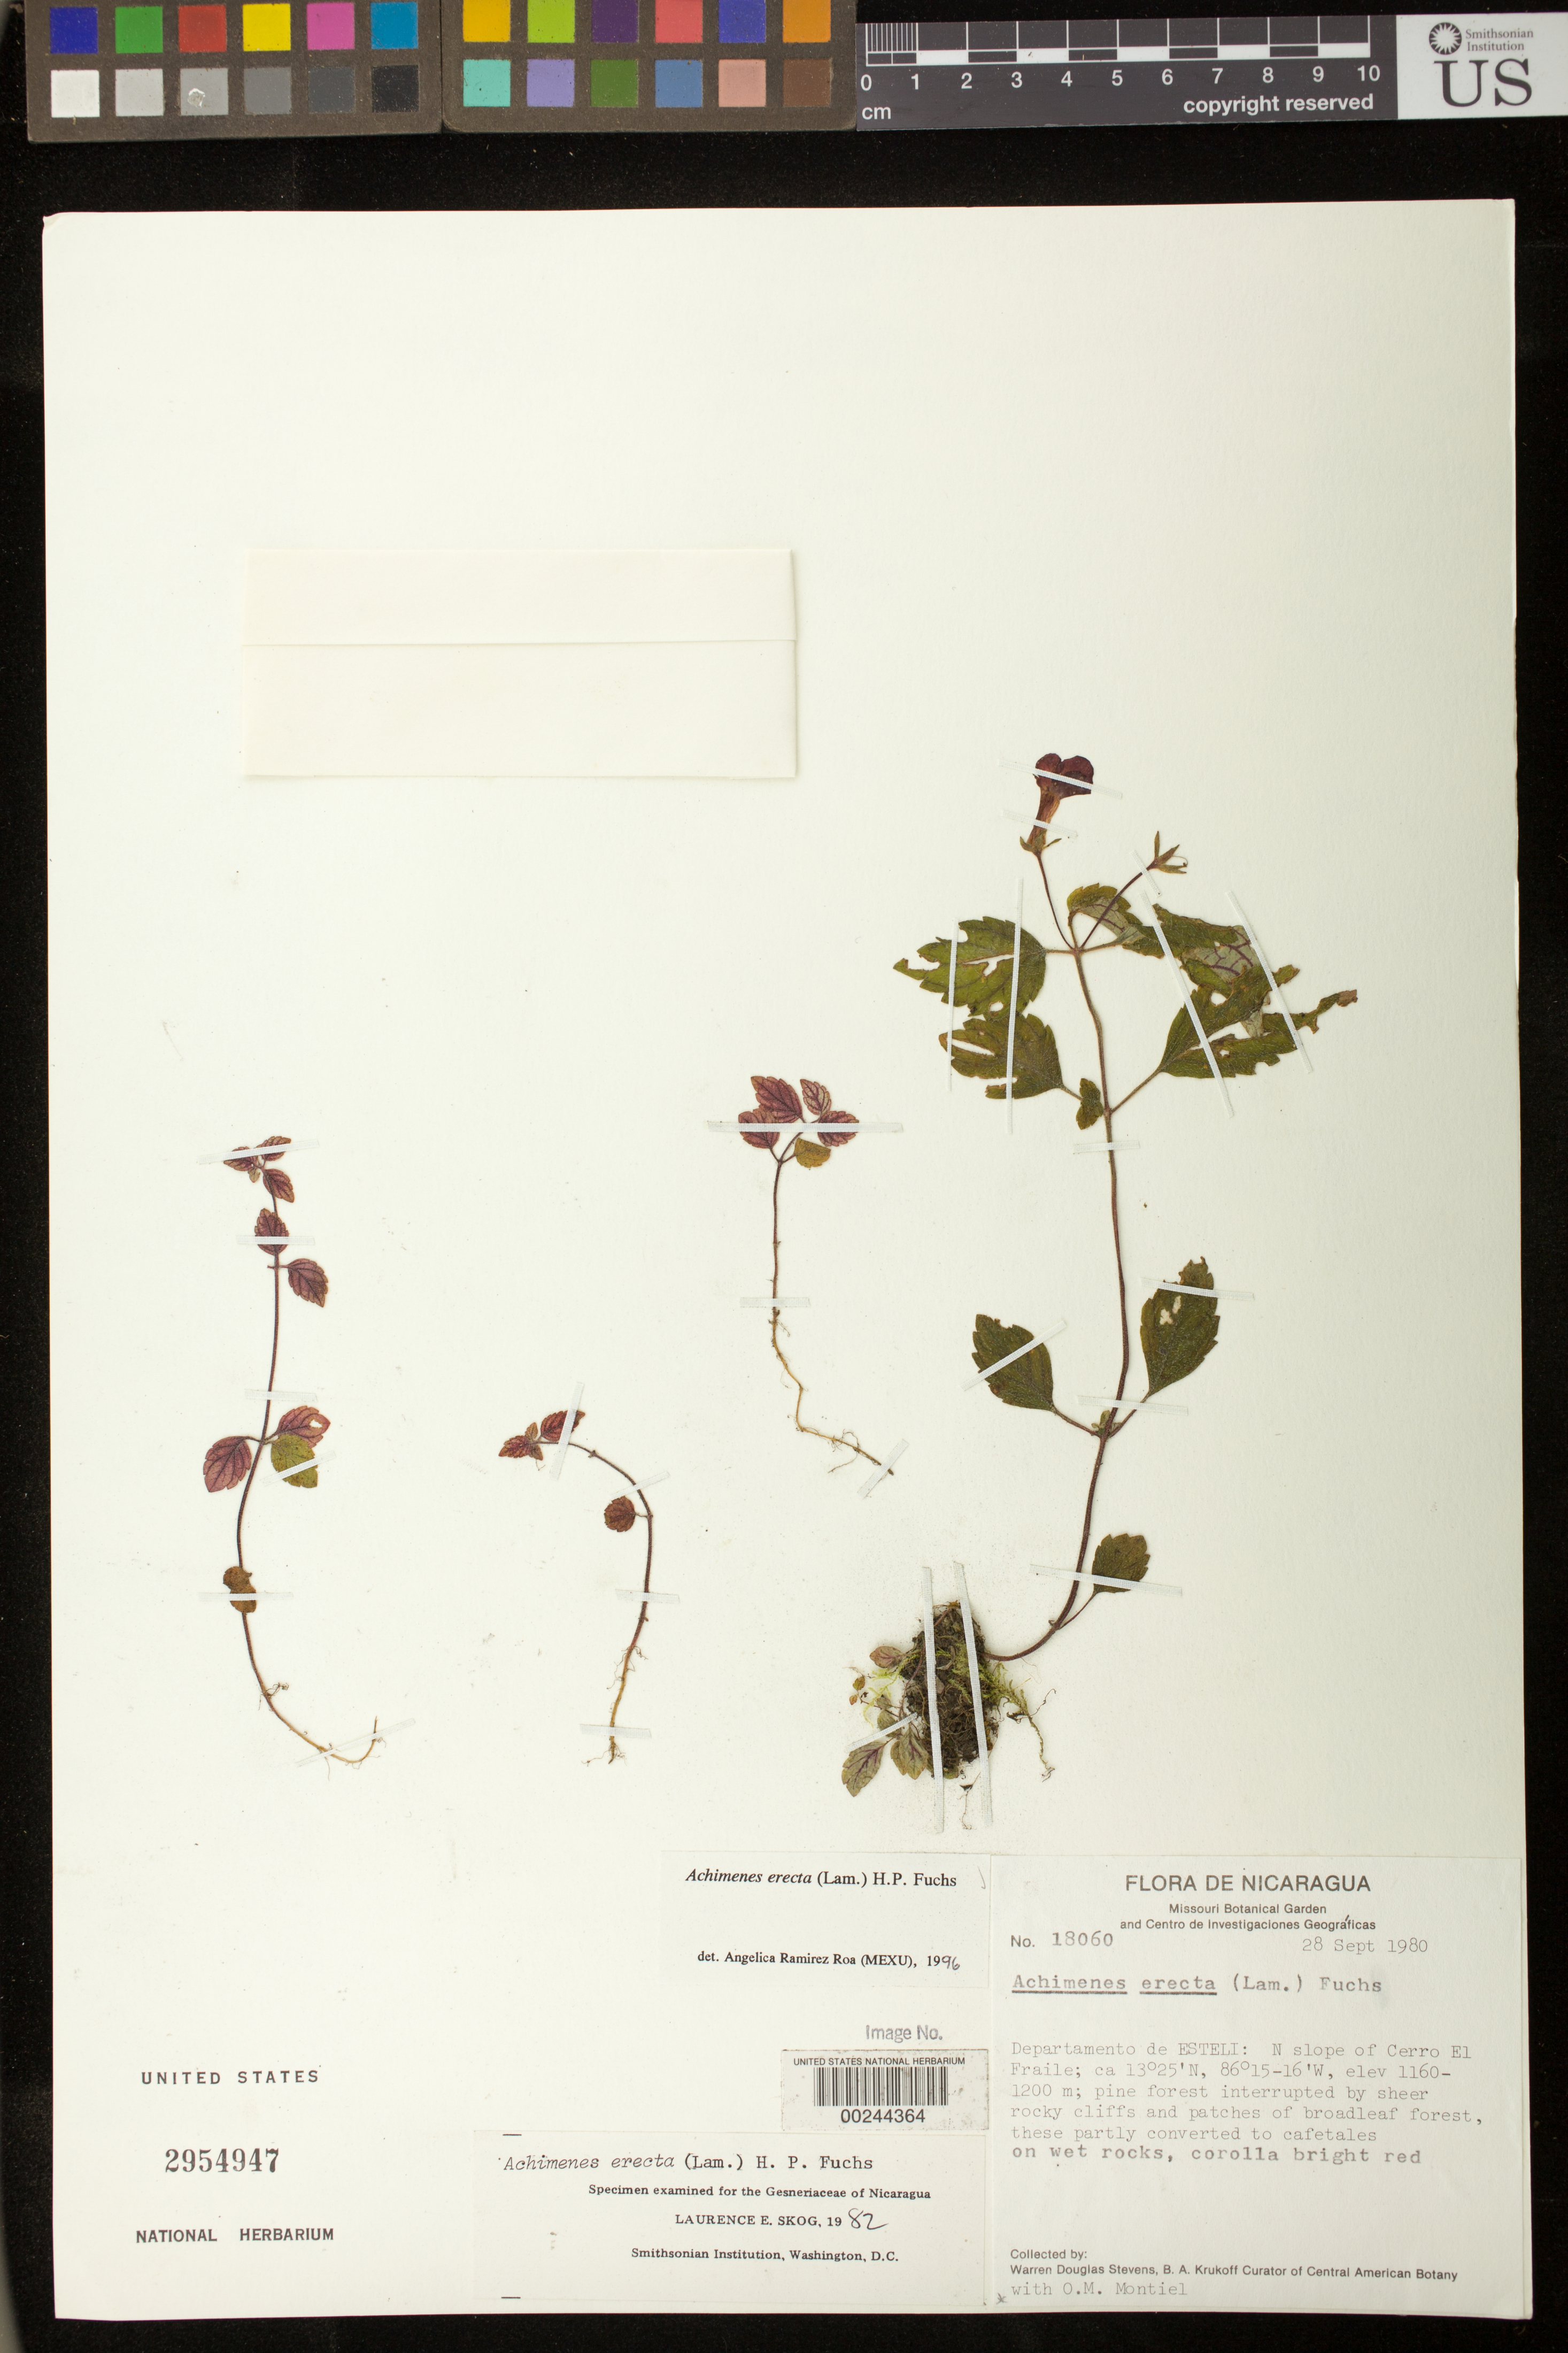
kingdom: Plantae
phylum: Tracheophyta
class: Magnoliopsida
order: Lamiales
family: Gesneriaceae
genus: Achimenes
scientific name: Achimenes erecta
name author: (Lam.) H.P. Fuchs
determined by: Skog, Laurence E.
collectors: W. D. Stevens & O. Montiel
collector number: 18060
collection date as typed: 28 Sep 1980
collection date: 1980-09-28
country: Nicaragua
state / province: Esteli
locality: N slope of Cerro El Fraile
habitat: Pine forest interrupted by sheer rocky cliffs and patches of broadleaf forest, these partly converted to cafetales; on wet rocks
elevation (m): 1160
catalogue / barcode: US 2954947